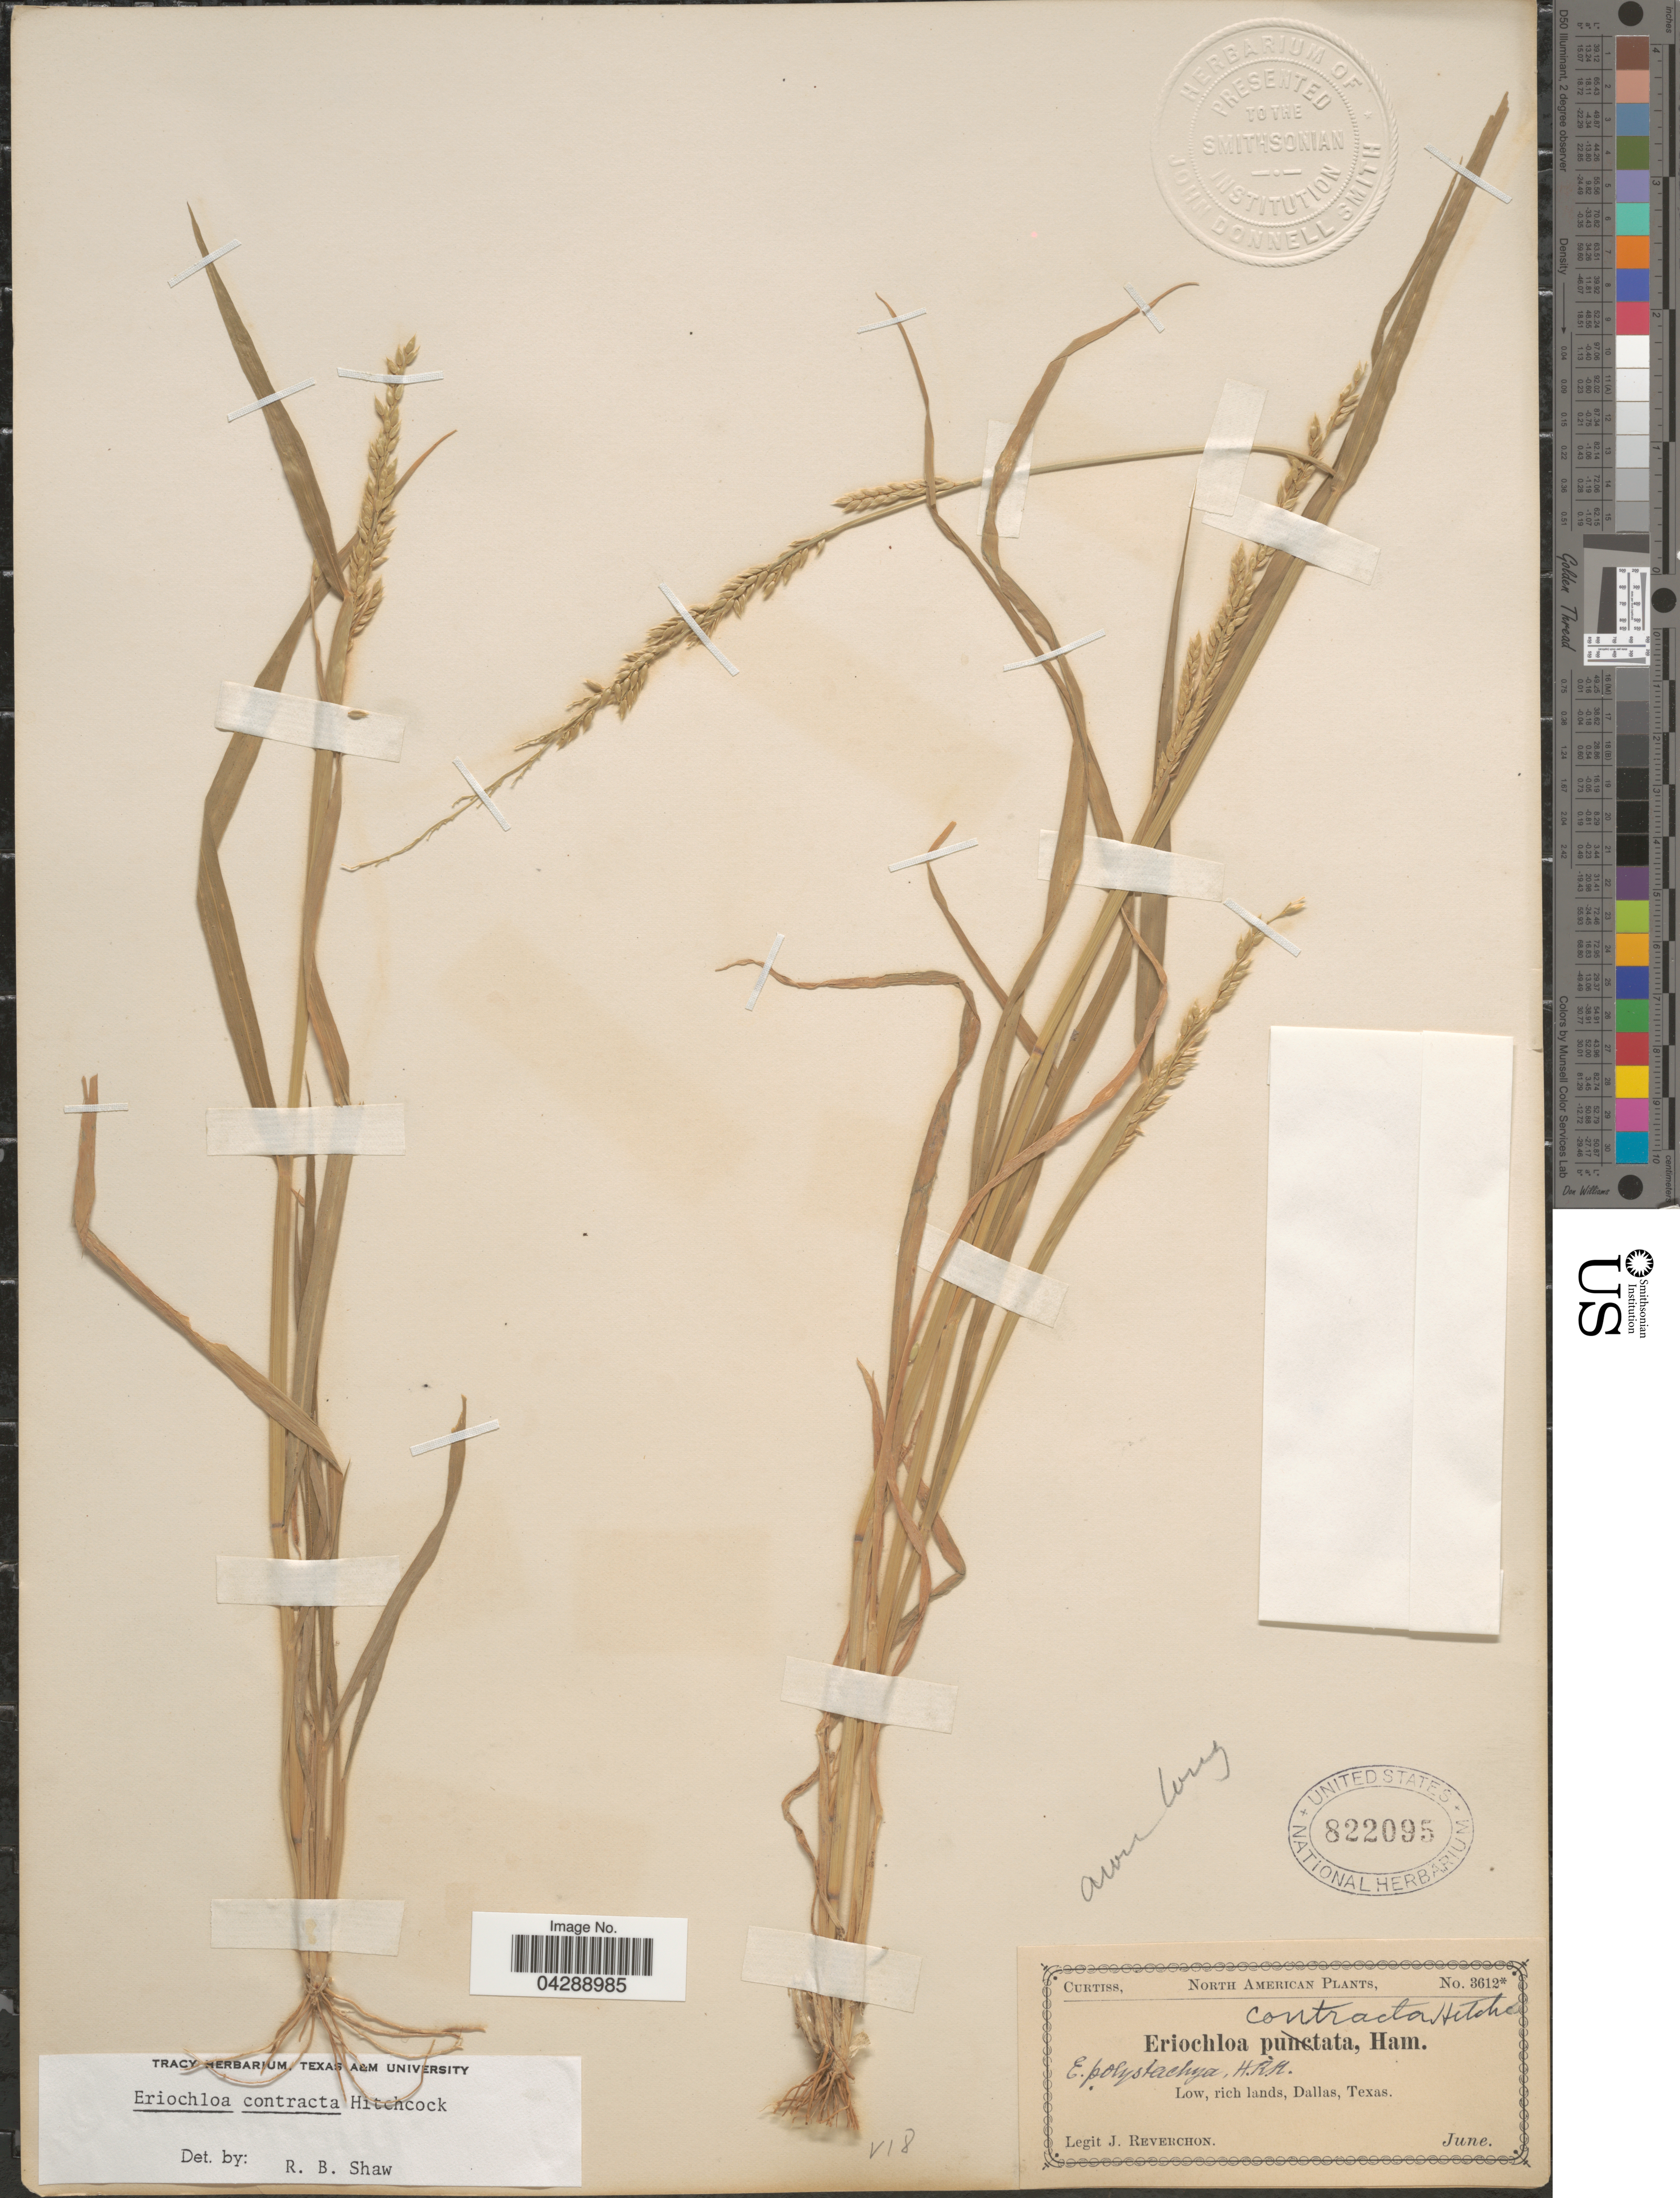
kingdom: Plantae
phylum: Tracheophyta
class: Liliopsida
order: Poales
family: Poaceae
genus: Eriochloa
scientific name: Eriochloa contracta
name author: Hitchc.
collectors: J. Reverchon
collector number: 3612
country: United States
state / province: Texas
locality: Low, rich lands, Dallas.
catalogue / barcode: US 822095